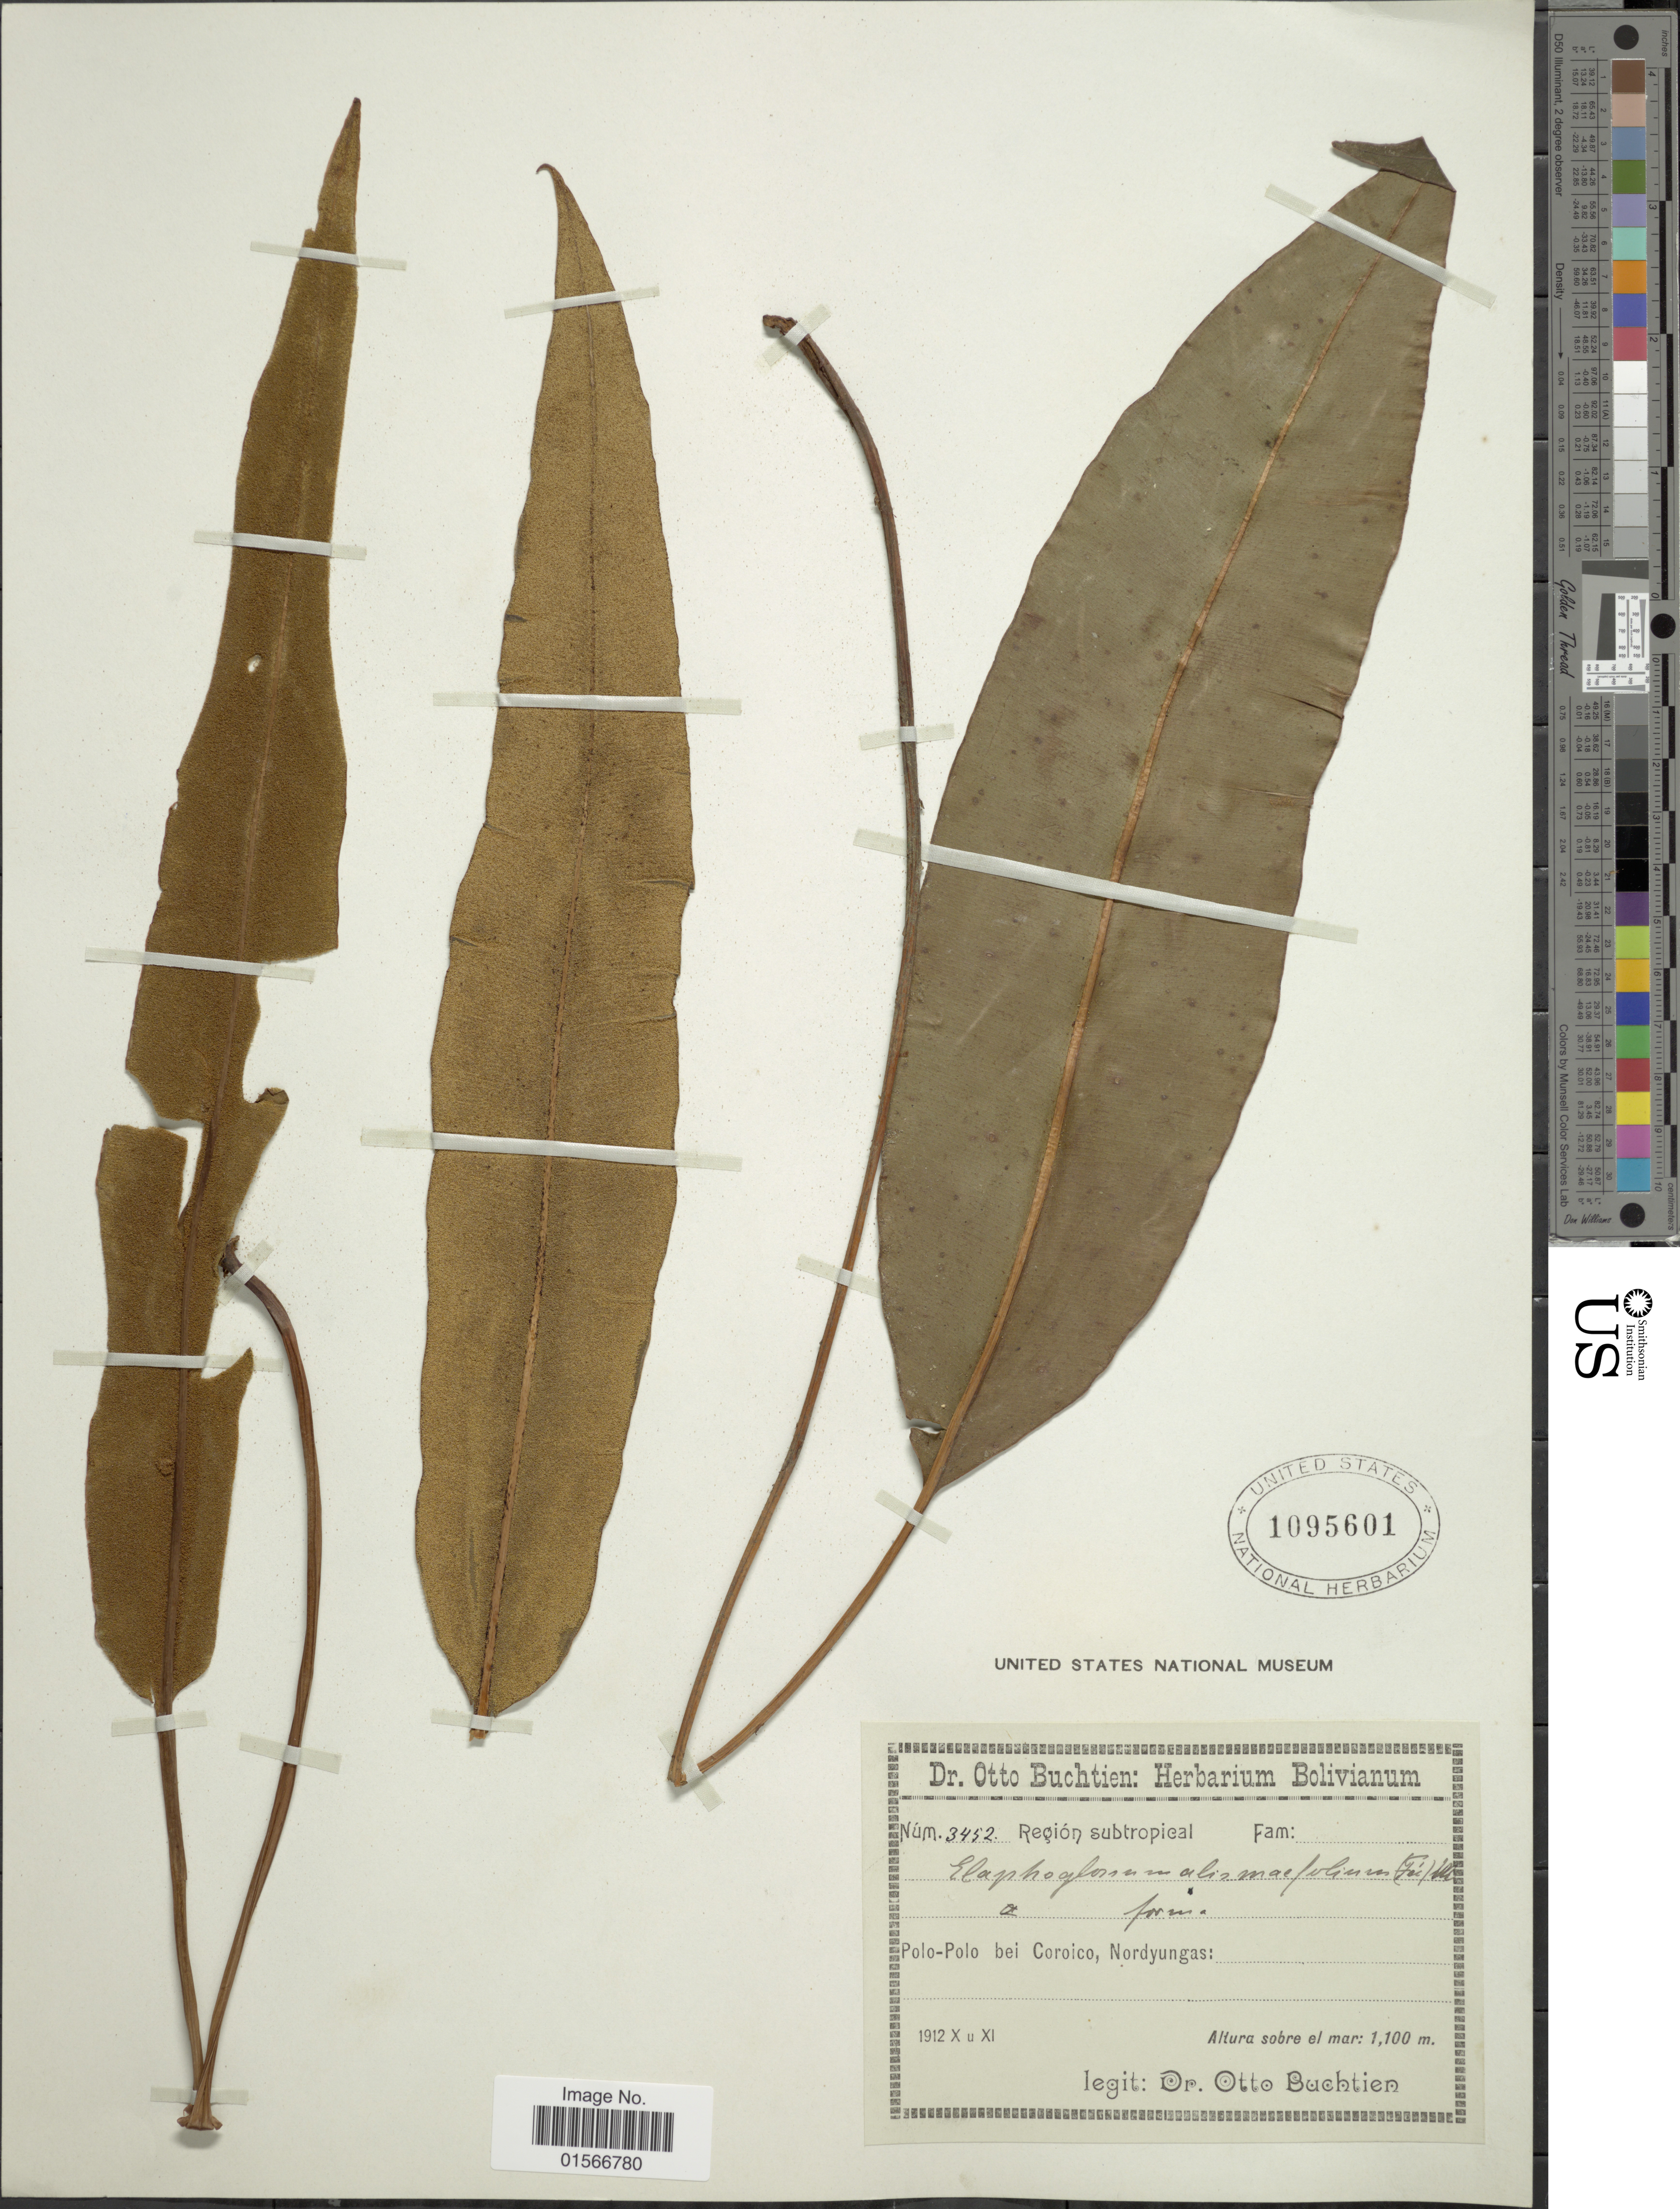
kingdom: Plantae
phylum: Tracheophyta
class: Polypodiopsida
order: Polypodiales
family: Dryopteridaceae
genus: Elaphoglossum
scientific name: Elaphoglossum latifolium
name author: (Sw.) J. Sm.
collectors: O. Buchtien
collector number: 3452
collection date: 1912-10/1912-11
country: Bolivia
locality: Polo-Polo bei Coroico, Nordyungas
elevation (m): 1100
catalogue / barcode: US 1095601